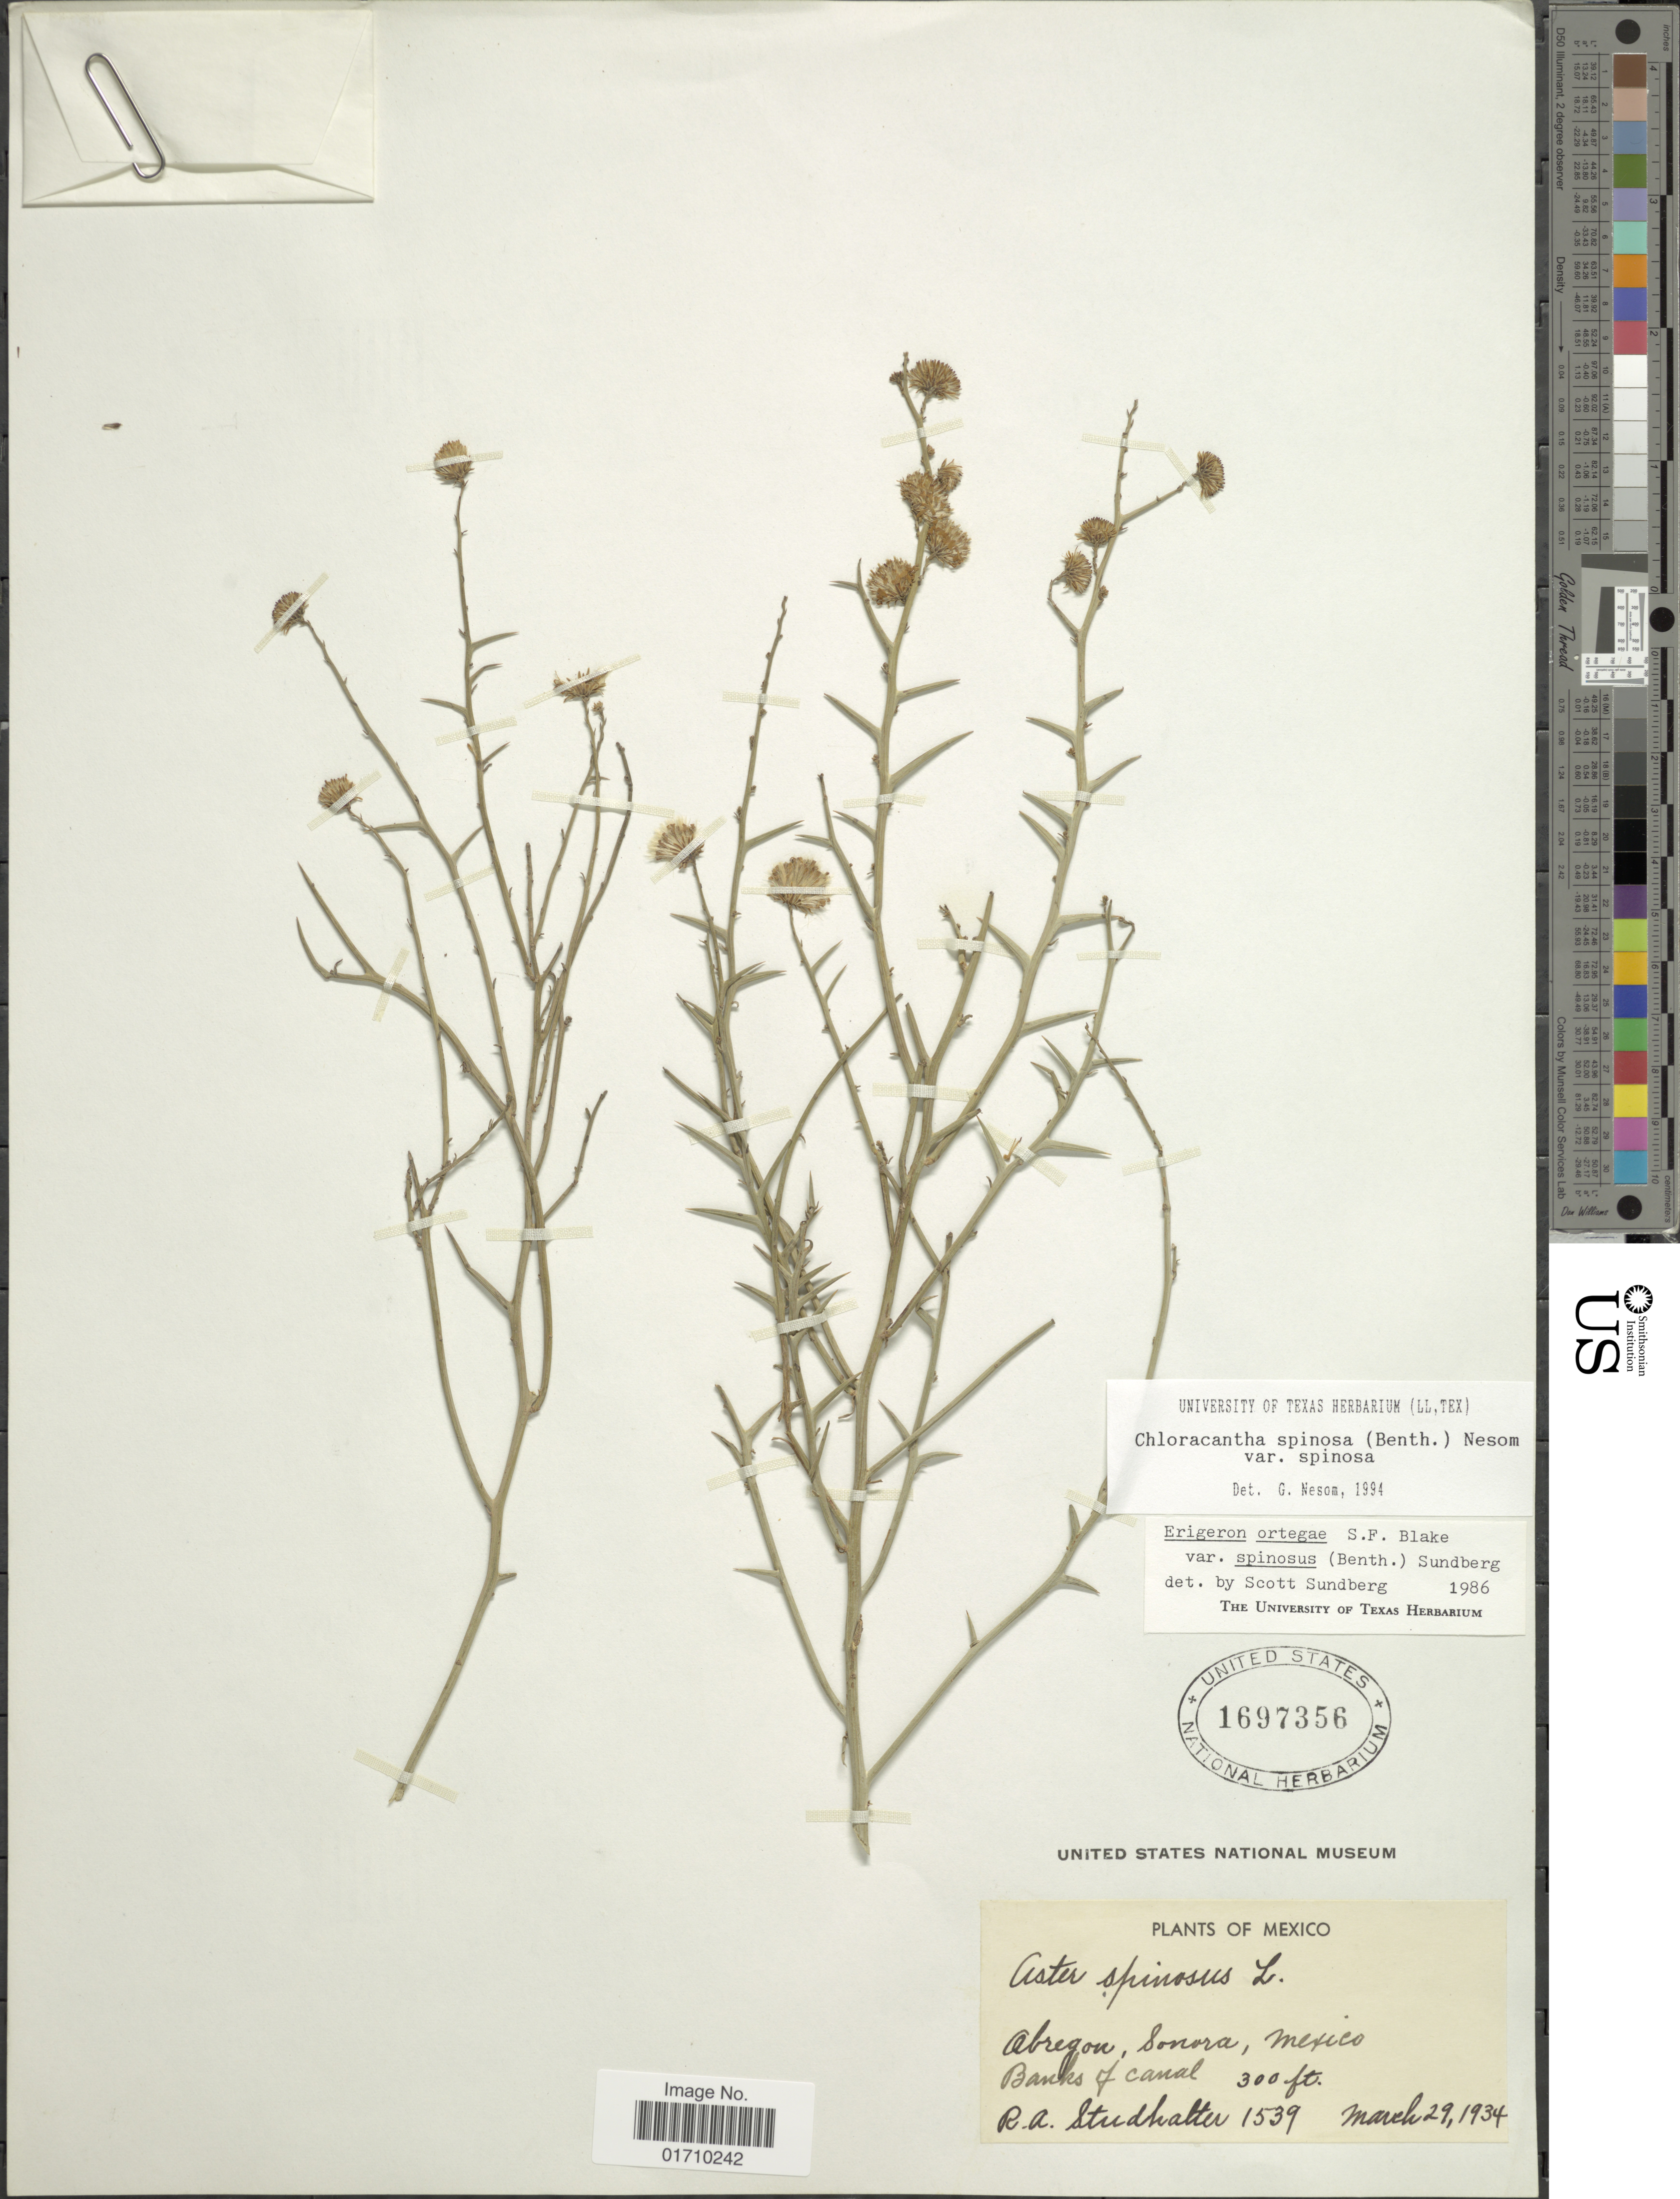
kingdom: Plantae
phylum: Tracheophyta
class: Magnoliopsida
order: Asterales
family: Asteraceae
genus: Chloracantha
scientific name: Chloracantha spinosa var. spinosa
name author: (Benth.) G.L. Nesom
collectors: R. Studhalter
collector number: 1539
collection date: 1934-03-29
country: Mexico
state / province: Sonora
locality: Abregon, Banks of canal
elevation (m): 91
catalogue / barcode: US 1697356